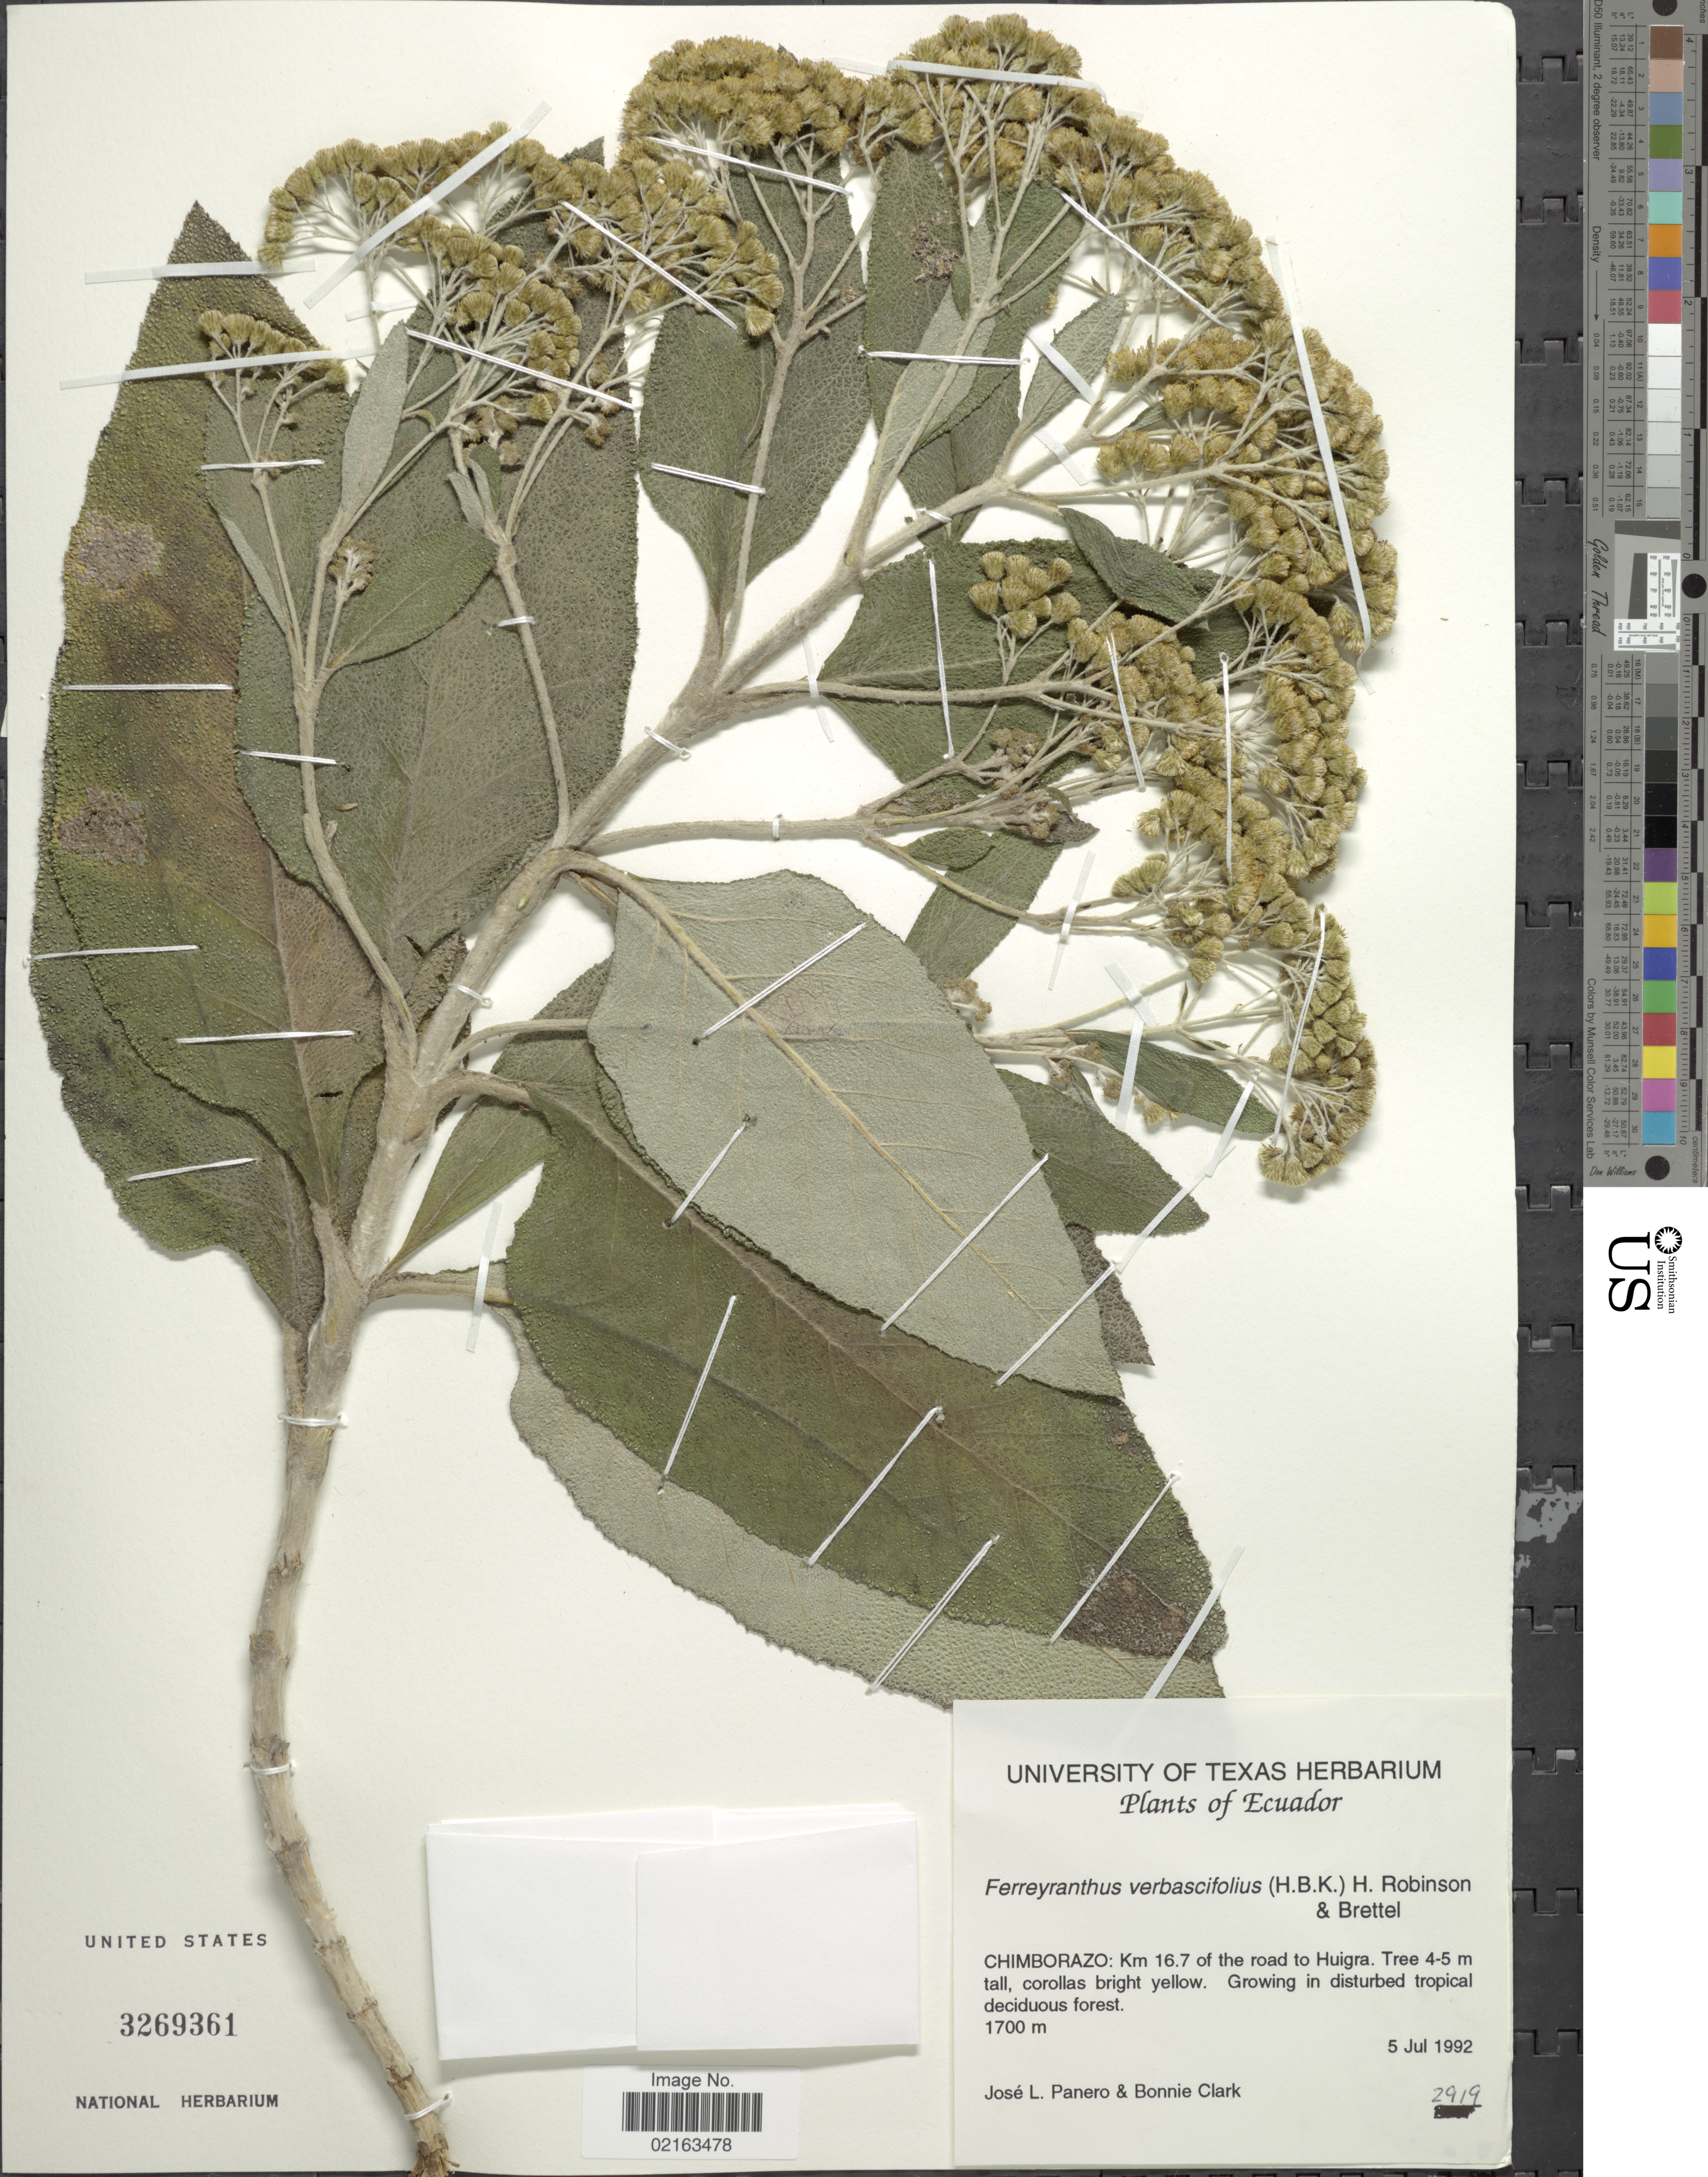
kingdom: Plantae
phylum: Tracheophyta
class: Magnoliopsida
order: Asterales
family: Asteraceae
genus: Ferreyranthus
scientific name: Ferreyranthus verbascifolius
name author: (Kunth) H. Rob. & Brettell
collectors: J. L. Panero & B. Clark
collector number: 2919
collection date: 1992-07-05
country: Ecuador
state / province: Chimborazo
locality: Chimborazo: Km 16.7 of the road to Huigra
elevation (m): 1700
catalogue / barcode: US 3269361